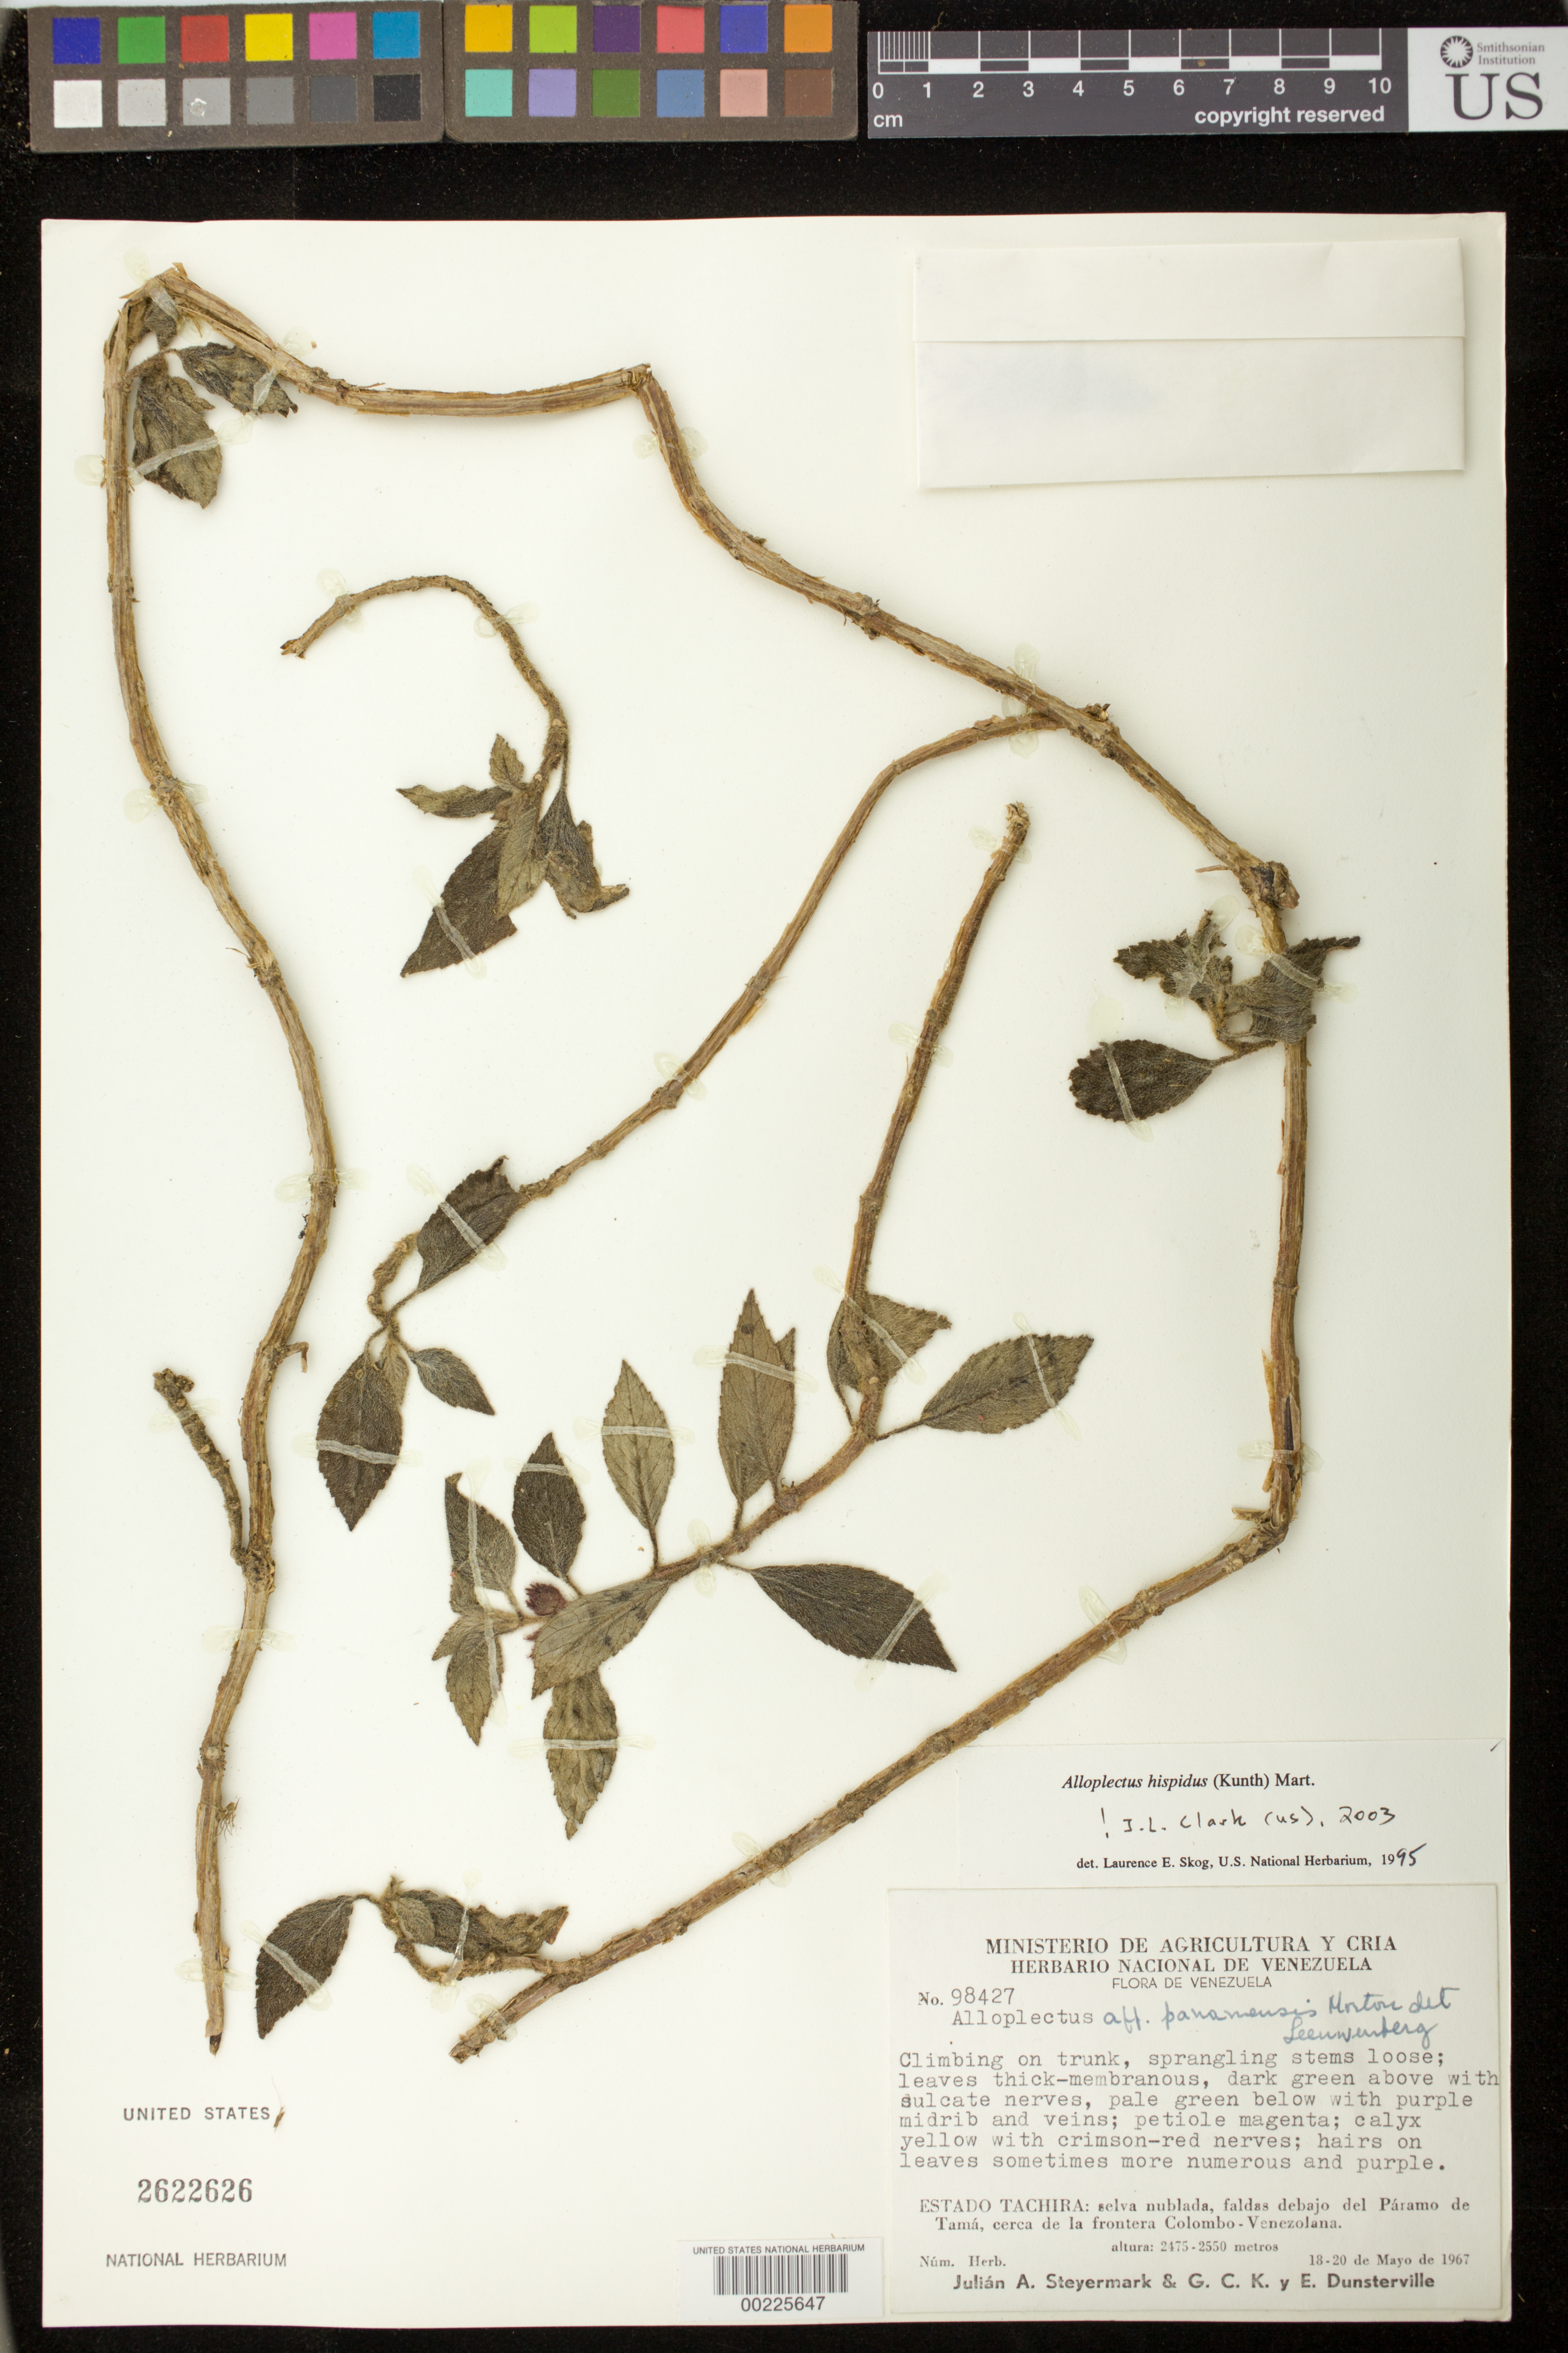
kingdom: Plantae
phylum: Tracheophyta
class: Magnoliopsida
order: Lamiales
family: Gesneriaceae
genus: Alloplectus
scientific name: Alloplectus hispidus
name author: (Kunth) Mart.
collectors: J. Steyermark, G. C. K. Dunsterville & E. Dunsterville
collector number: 98427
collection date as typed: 18-20 May 1967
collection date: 1967-05-18/1967-05-20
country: Venezuela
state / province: Táchira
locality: Slopes below Paramo from Tama, near the Colombian - Venezuelan border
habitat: Cloud forest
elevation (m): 2475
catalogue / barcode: US 2622626